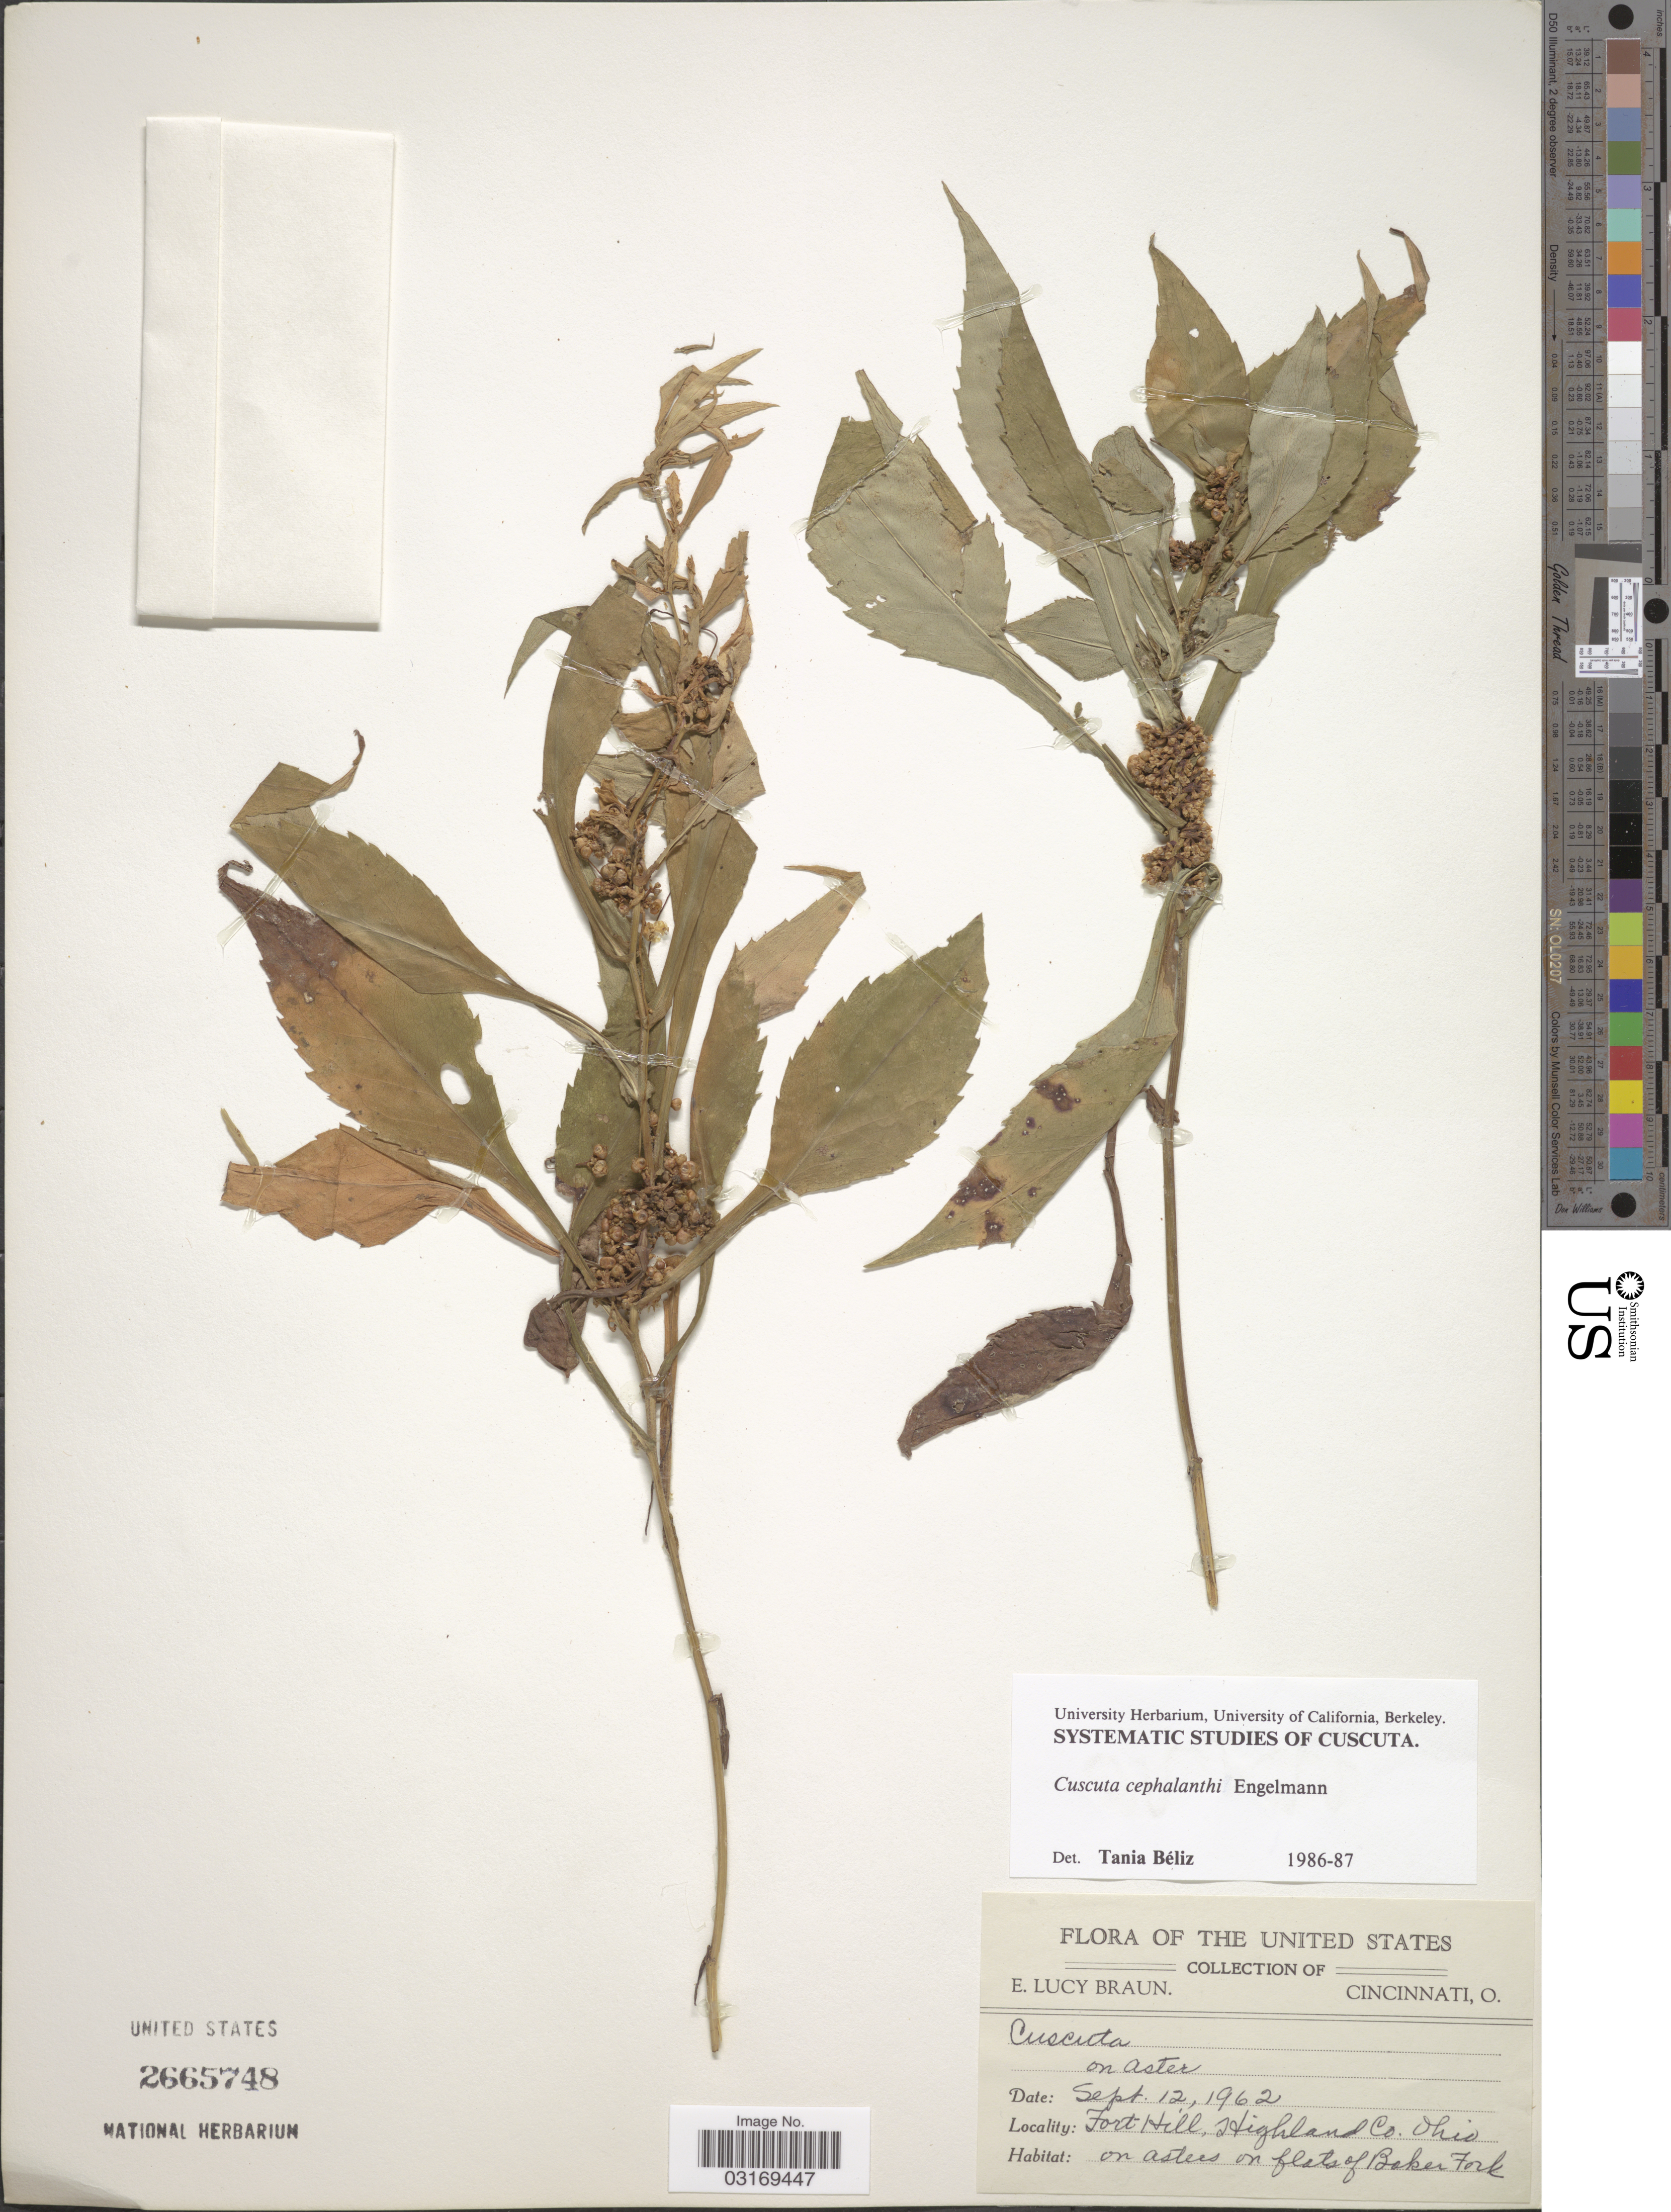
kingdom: Plantae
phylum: Tracheophyta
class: Magnoliopsida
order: Solanales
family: Convolvulaceae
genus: Cuscuta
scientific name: Cuscuta cephalanthi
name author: Engelm.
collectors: E. L. Braun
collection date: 1962-09-12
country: United States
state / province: Ohio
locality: Fort Hill, Highland Co.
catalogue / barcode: US 2665748